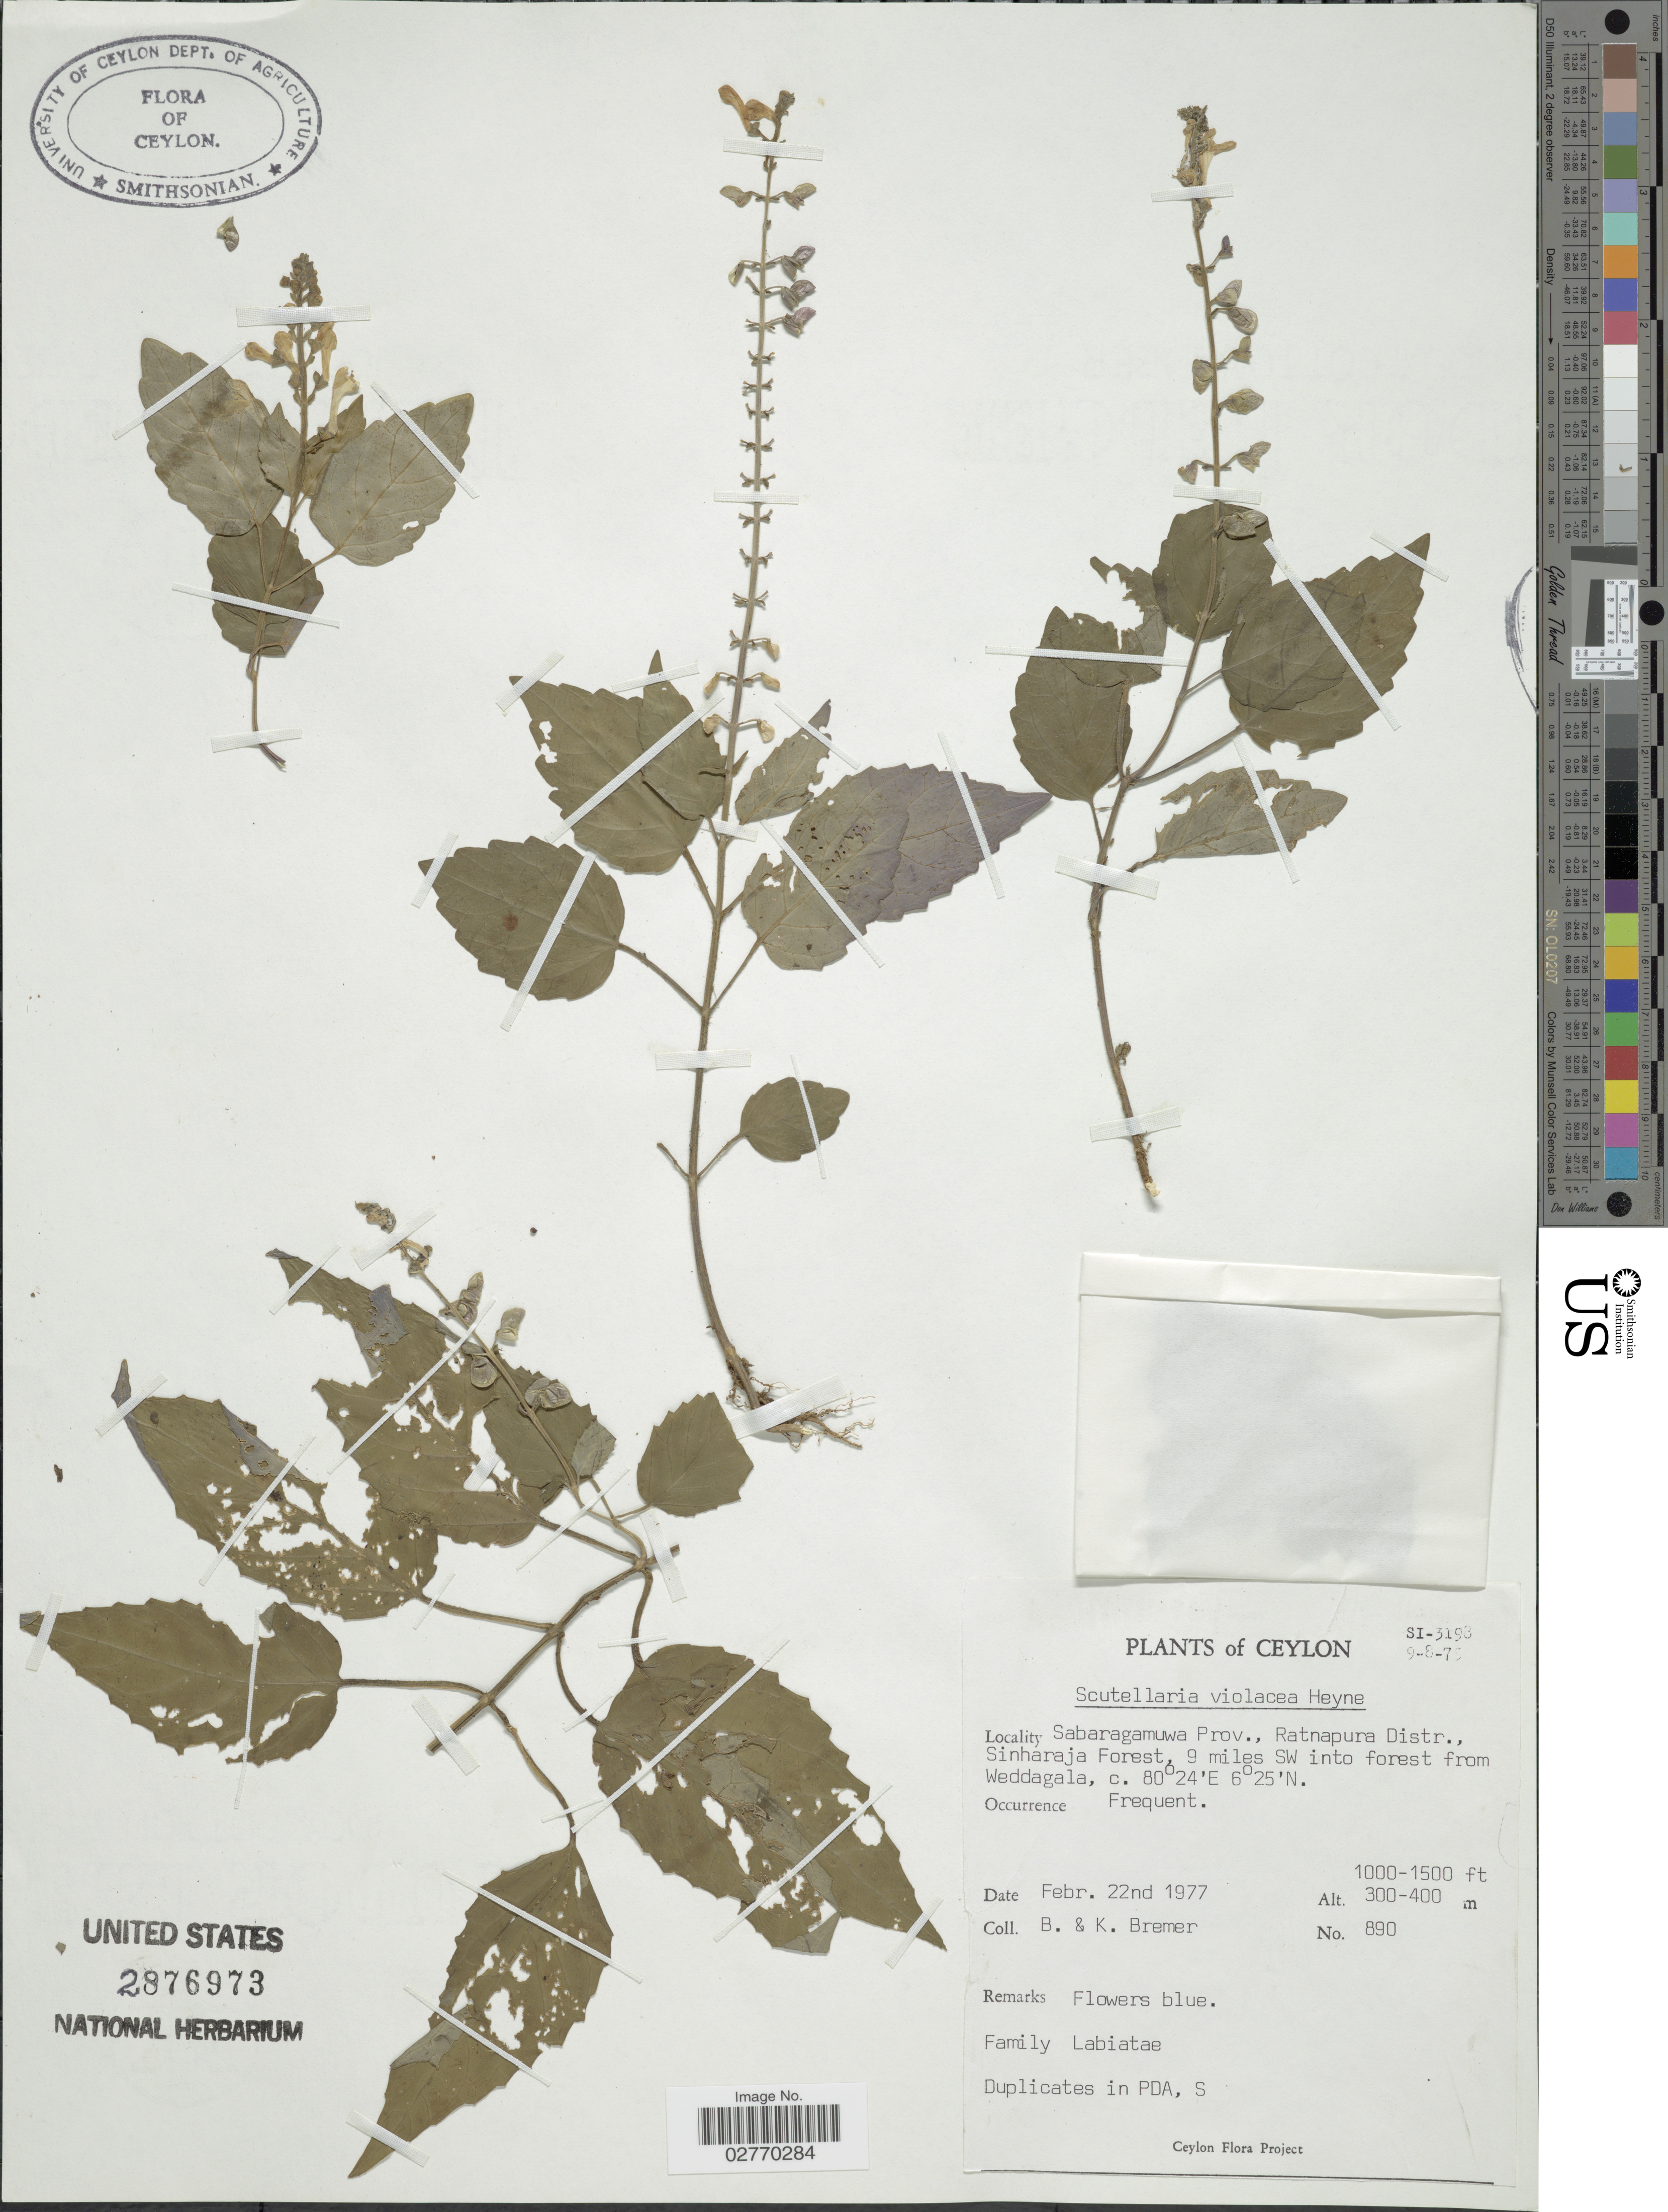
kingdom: Plantae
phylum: Tracheophyta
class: Magnoliopsida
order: Lamiales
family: Lamiaceae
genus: Scutellaria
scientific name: Scutellaria violacea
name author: B. Heyne ex Benth.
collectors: B. Bremer & K. Bremer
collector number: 890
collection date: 1977-02-22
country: Sri Lanka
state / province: Sabaragamuwa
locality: Ceylon. Ratnapura Distr., Sinharaja Forest, 9 miles SW into forest from Weddagala.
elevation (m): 305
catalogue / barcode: US 2876973